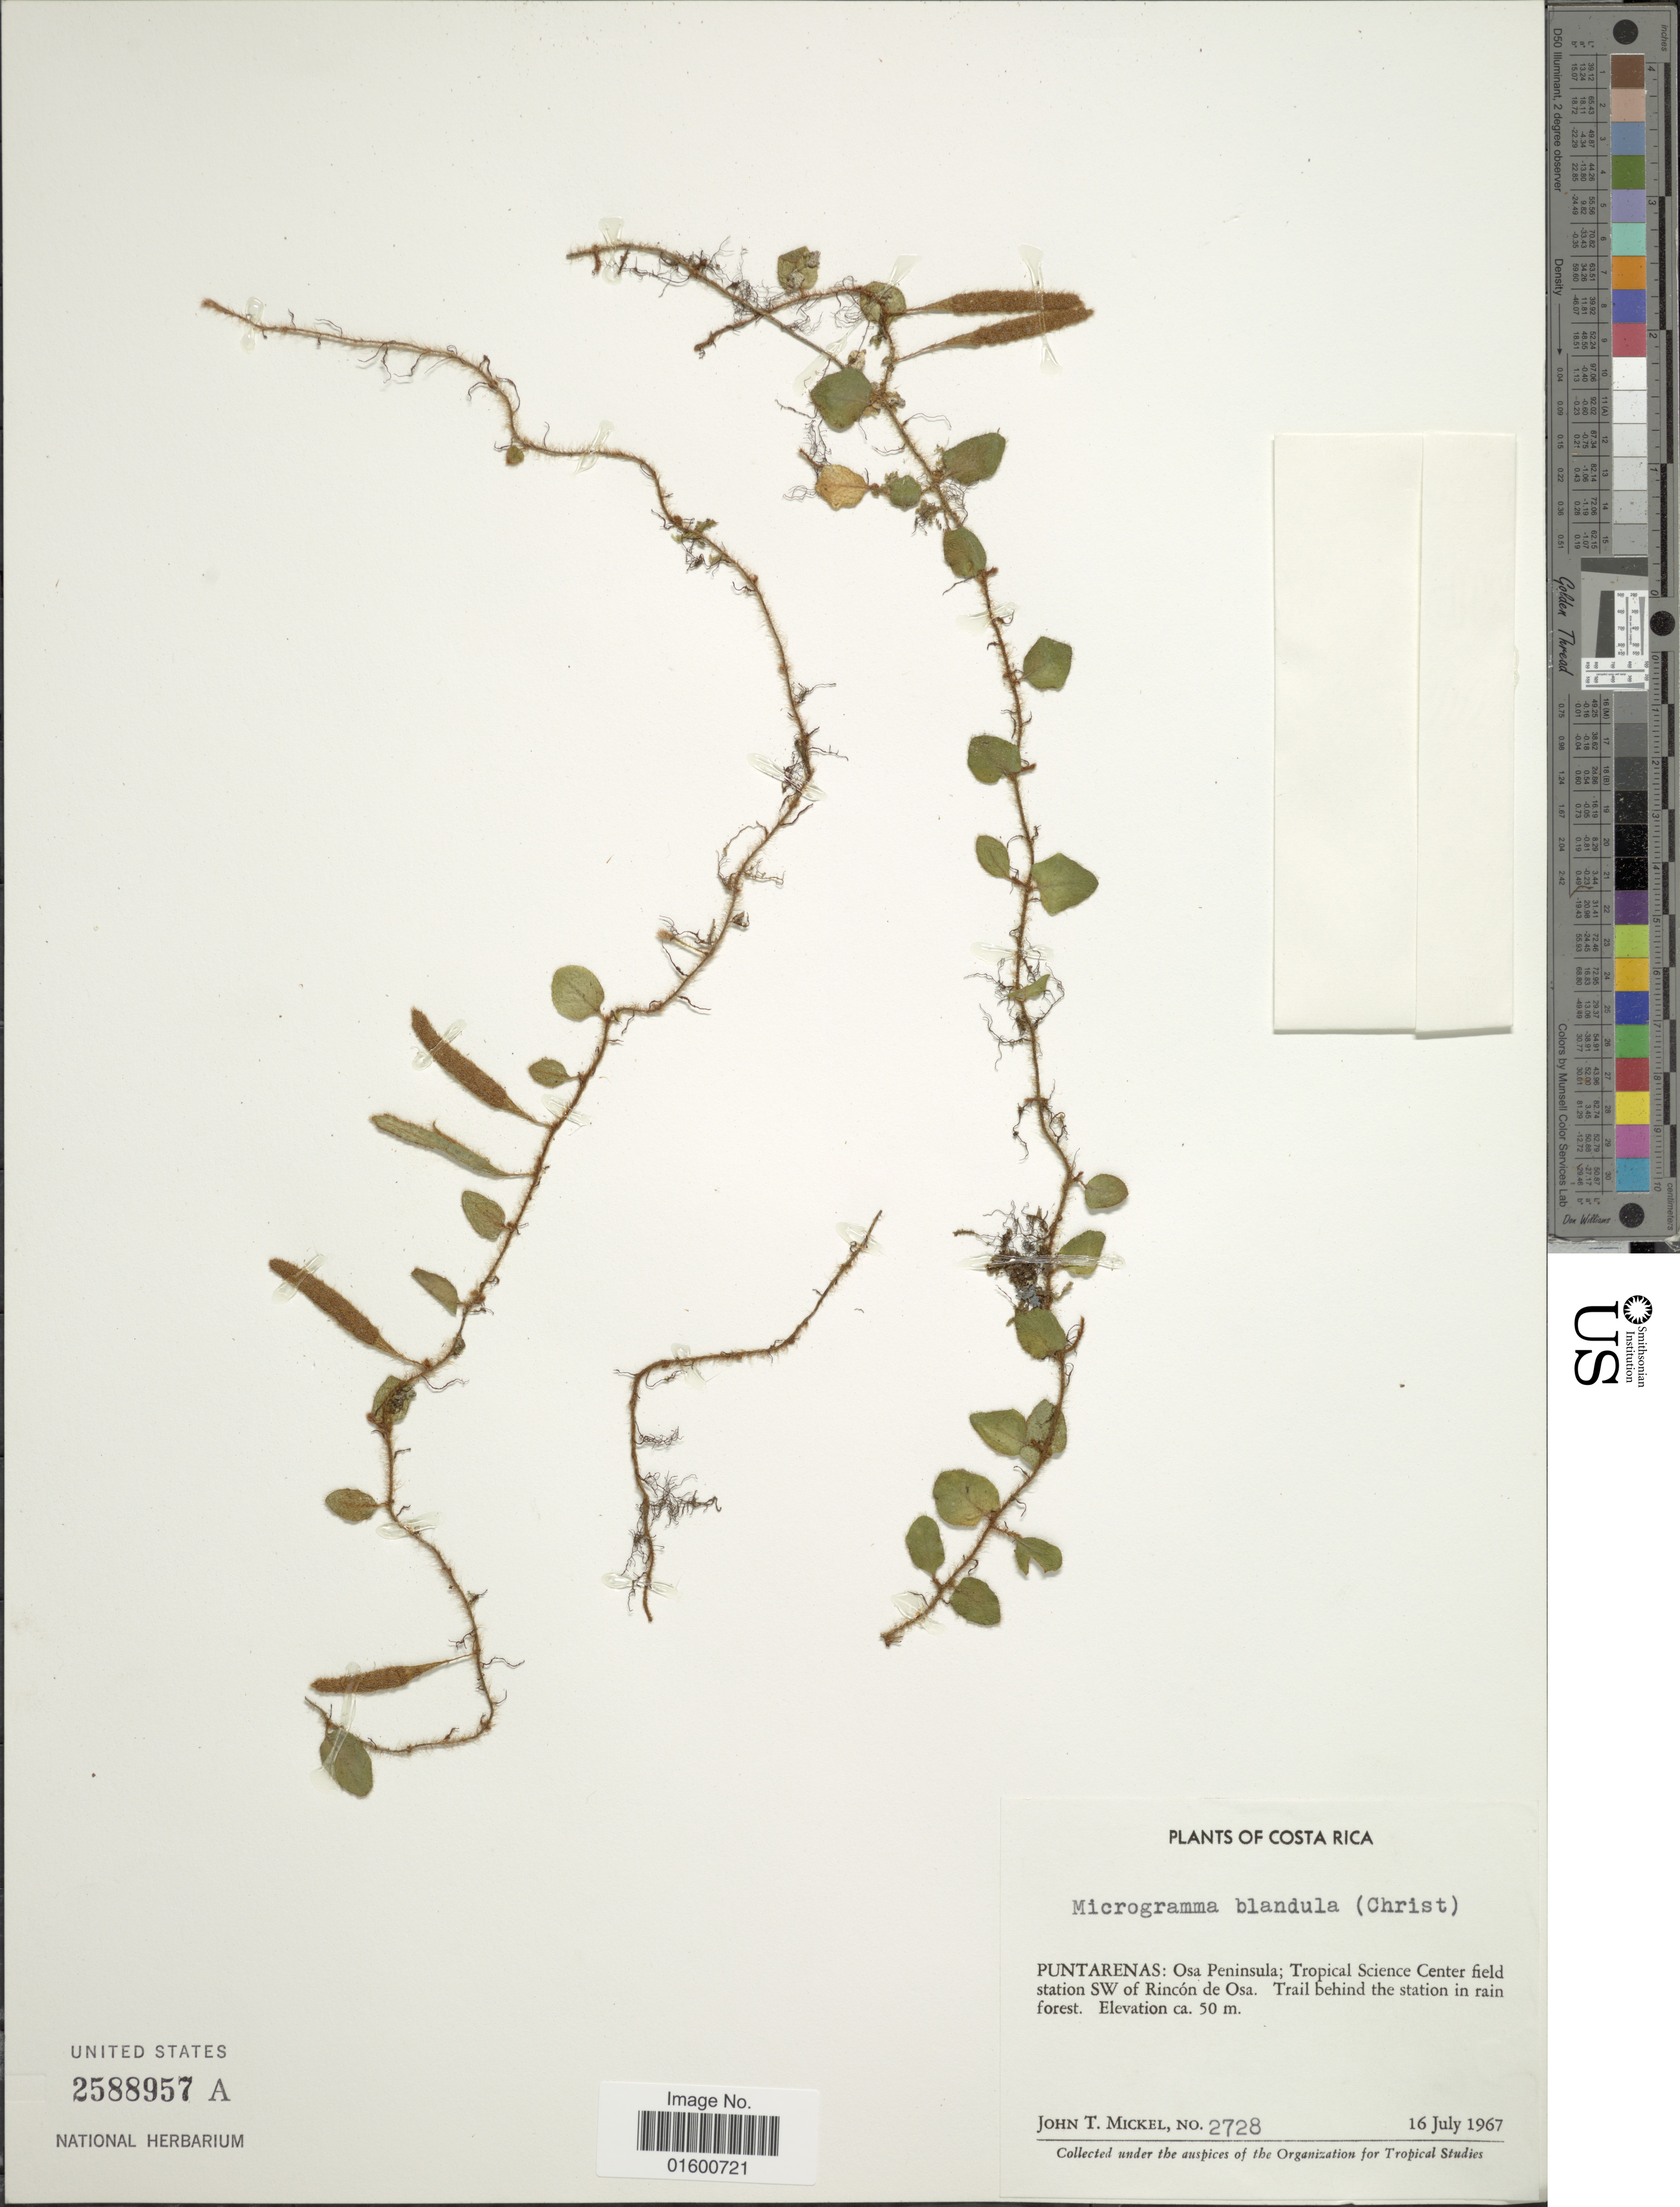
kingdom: Plantae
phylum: Tracheophyta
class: Polypodiopsida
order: Polypodiales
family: Polypodiaceae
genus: Microgramma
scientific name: Microgramma tecta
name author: (Kaulf.) Alston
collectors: J. T. Mickel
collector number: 2728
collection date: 1967-07-16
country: Costa Rica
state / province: Puntarenas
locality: Puntarenas, Osa Peninsula, Tropical Science Centrer field station SW of Rincon de Osa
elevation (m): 50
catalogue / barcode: US 2588957A